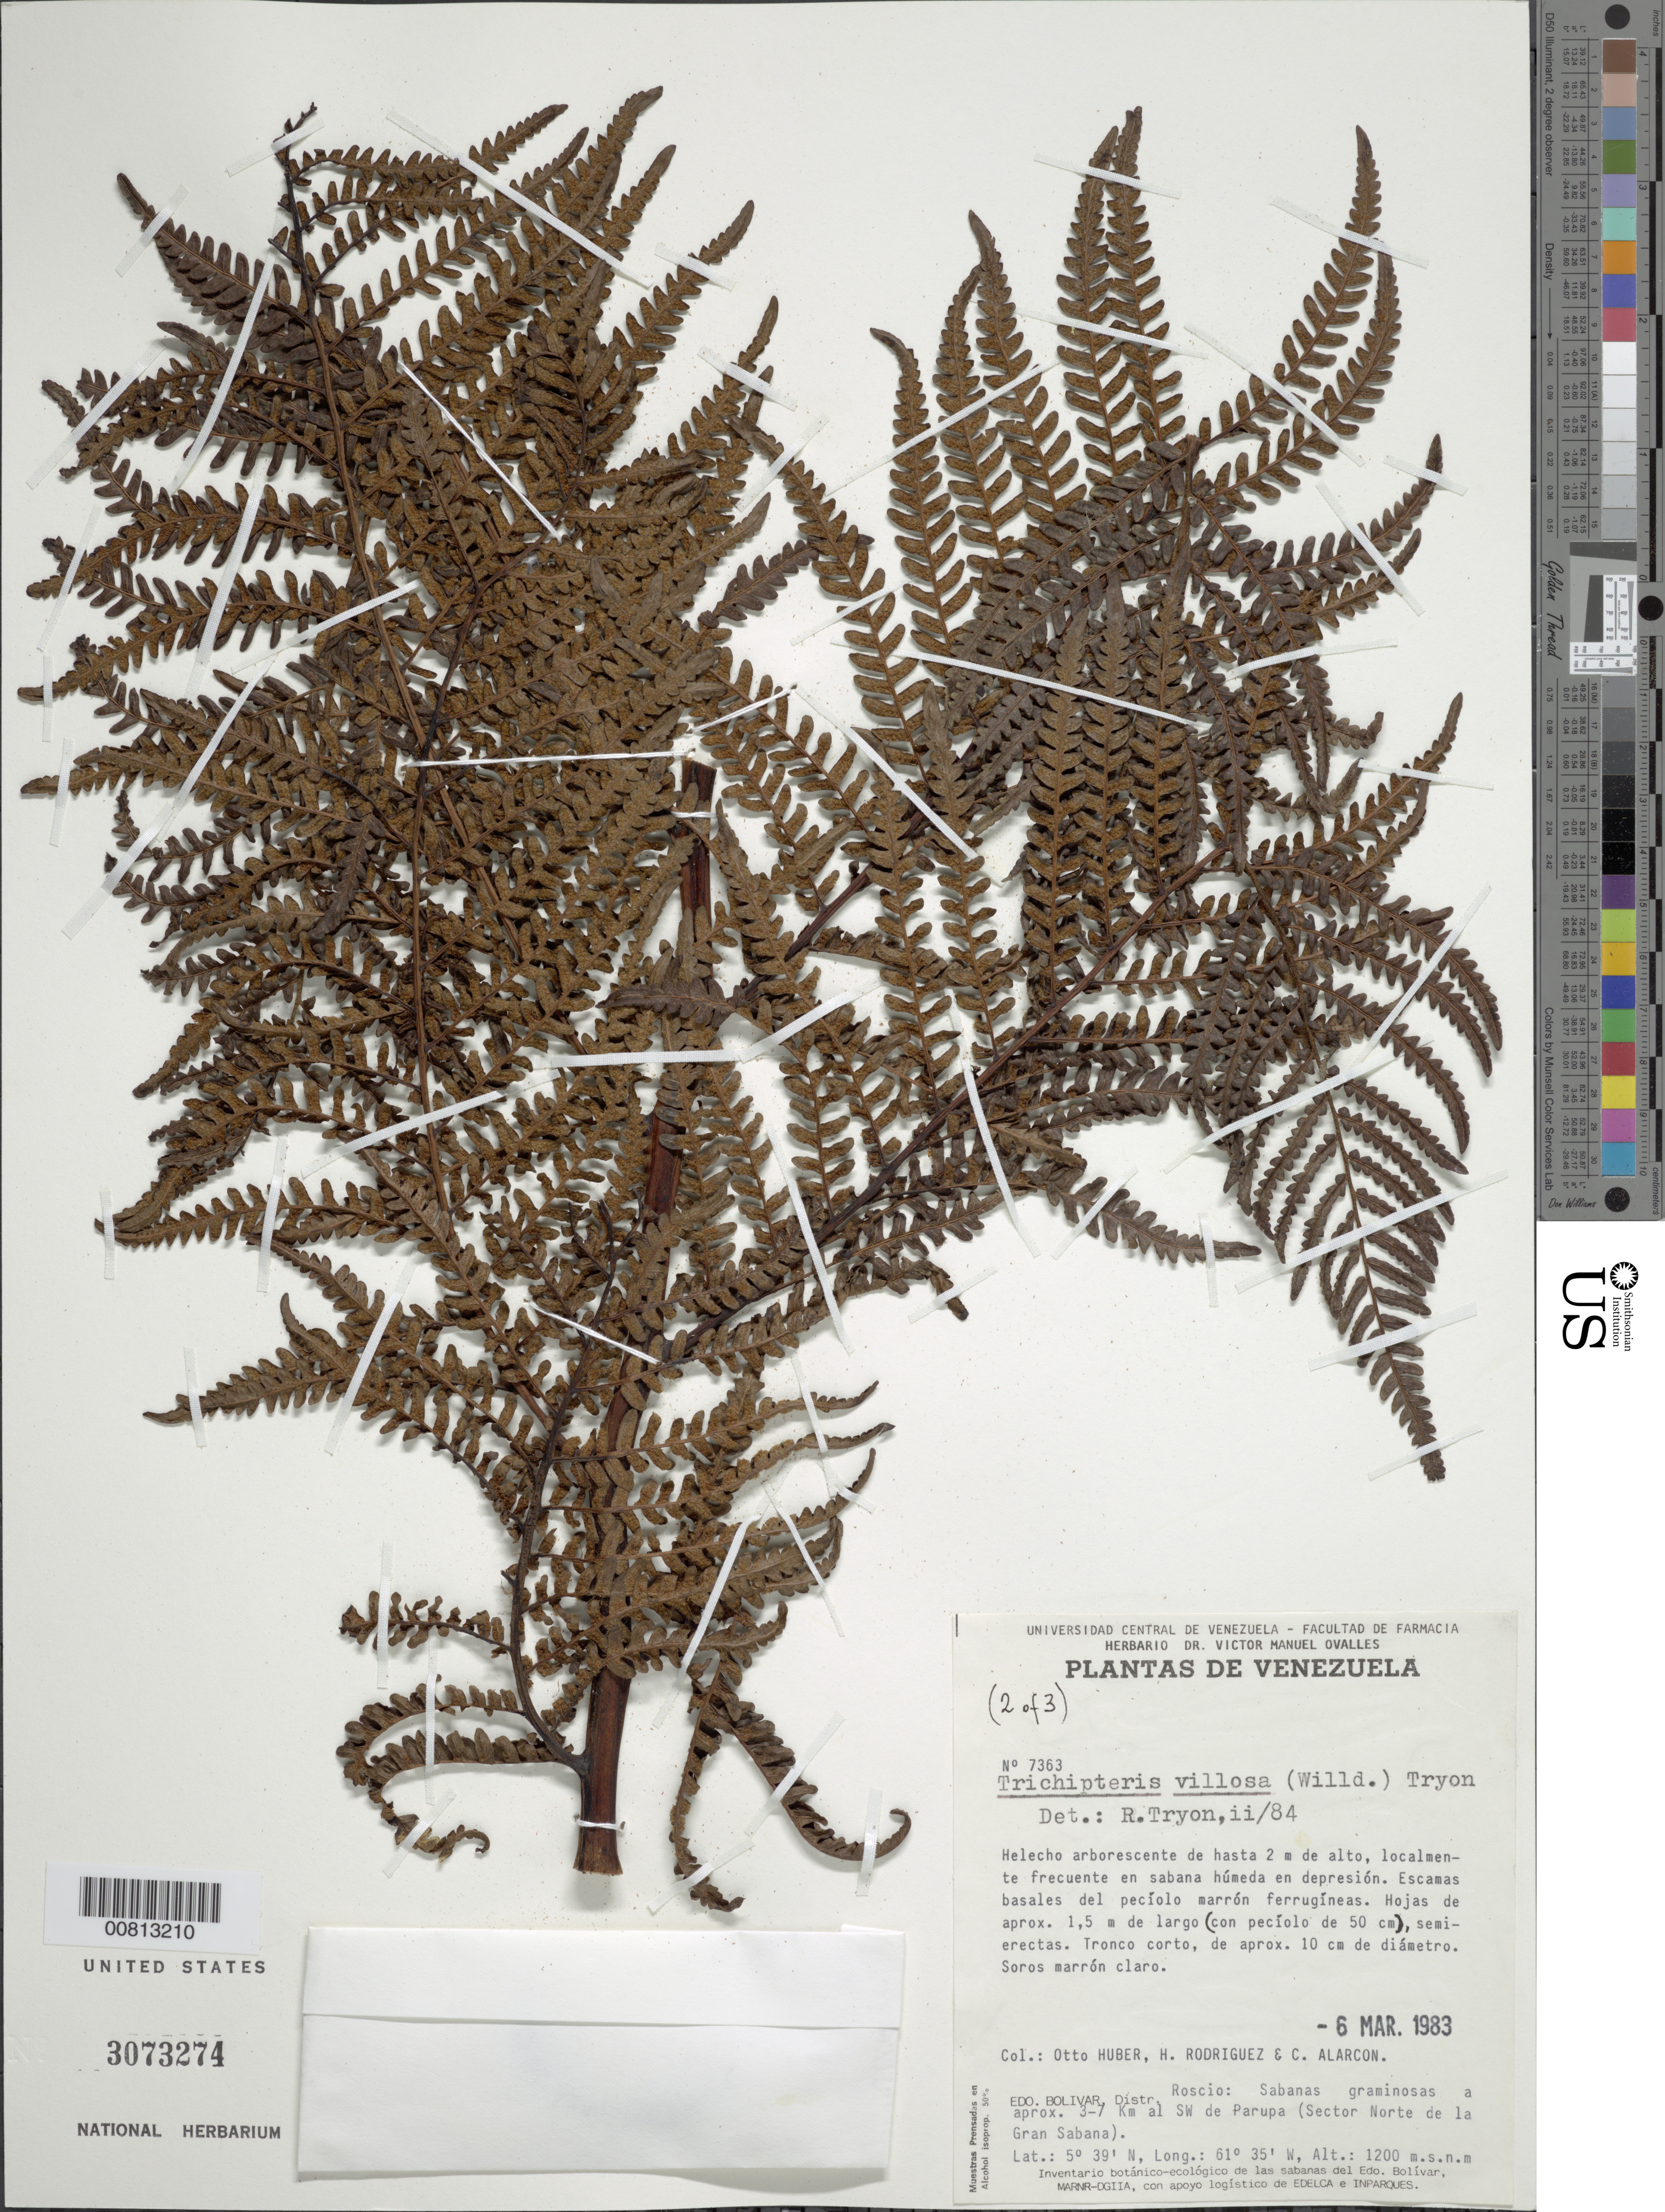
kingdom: Plantae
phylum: Tracheophyta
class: Polypodiopsida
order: Cyatheales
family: Cyatheaceae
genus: Cyathea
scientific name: Cyathea villosa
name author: Humb. & Bonpl. ex Willd.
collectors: O. Huber, H. Rodriguez & C. Alarcon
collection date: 1983-03-06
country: Venezuela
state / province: Bolivar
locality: Distr. Roscio : Sabanas graminosas a 3-7 km al SW de Parupa (Sector Norte de la Gran Sabana)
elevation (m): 1200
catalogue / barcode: US 3073274